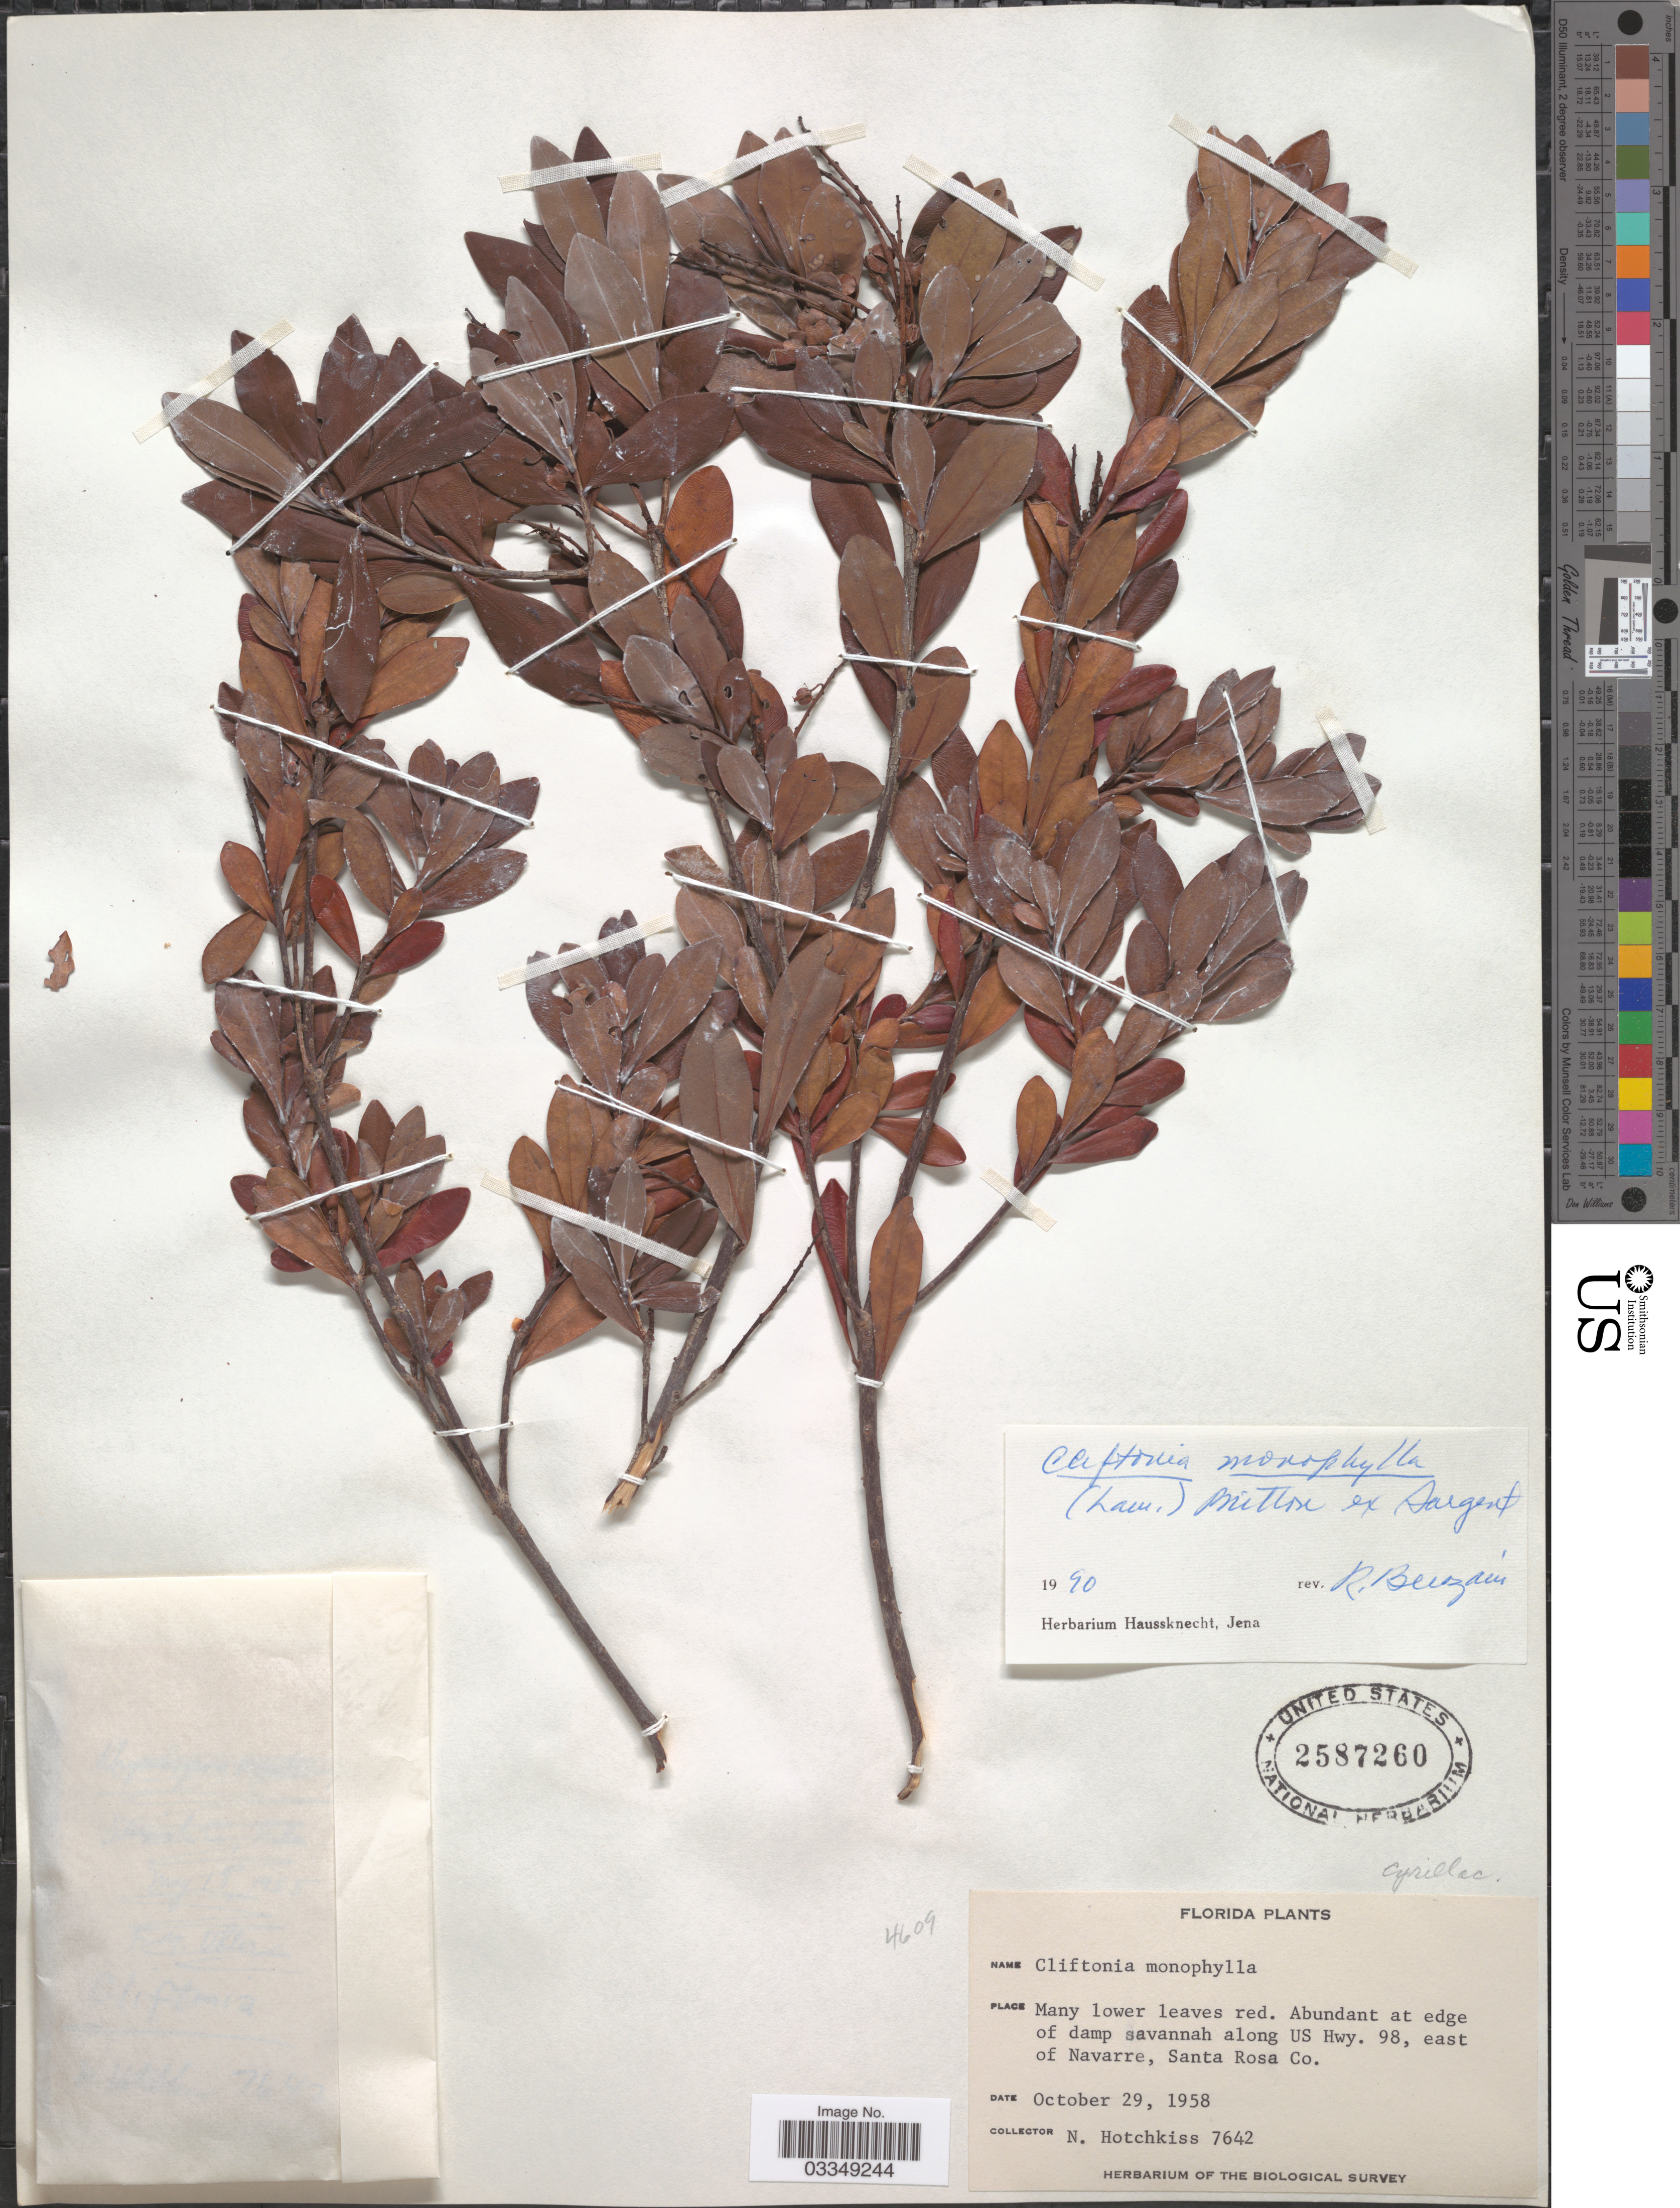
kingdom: Plantae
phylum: Tracheophyta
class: Magnoliopsida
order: Ericales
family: Cyrillaceae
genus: Cliftonia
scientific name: Cliftonia monophylla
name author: (Lam.) Britton ex Sarg.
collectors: N. Hotchkiss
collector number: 7642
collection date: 1958-10-29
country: United States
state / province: Florida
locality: Abundant at edge of damp savannah along US Hwy. 98, east of Navarre, Santa Rosa Co.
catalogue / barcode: US 2587260